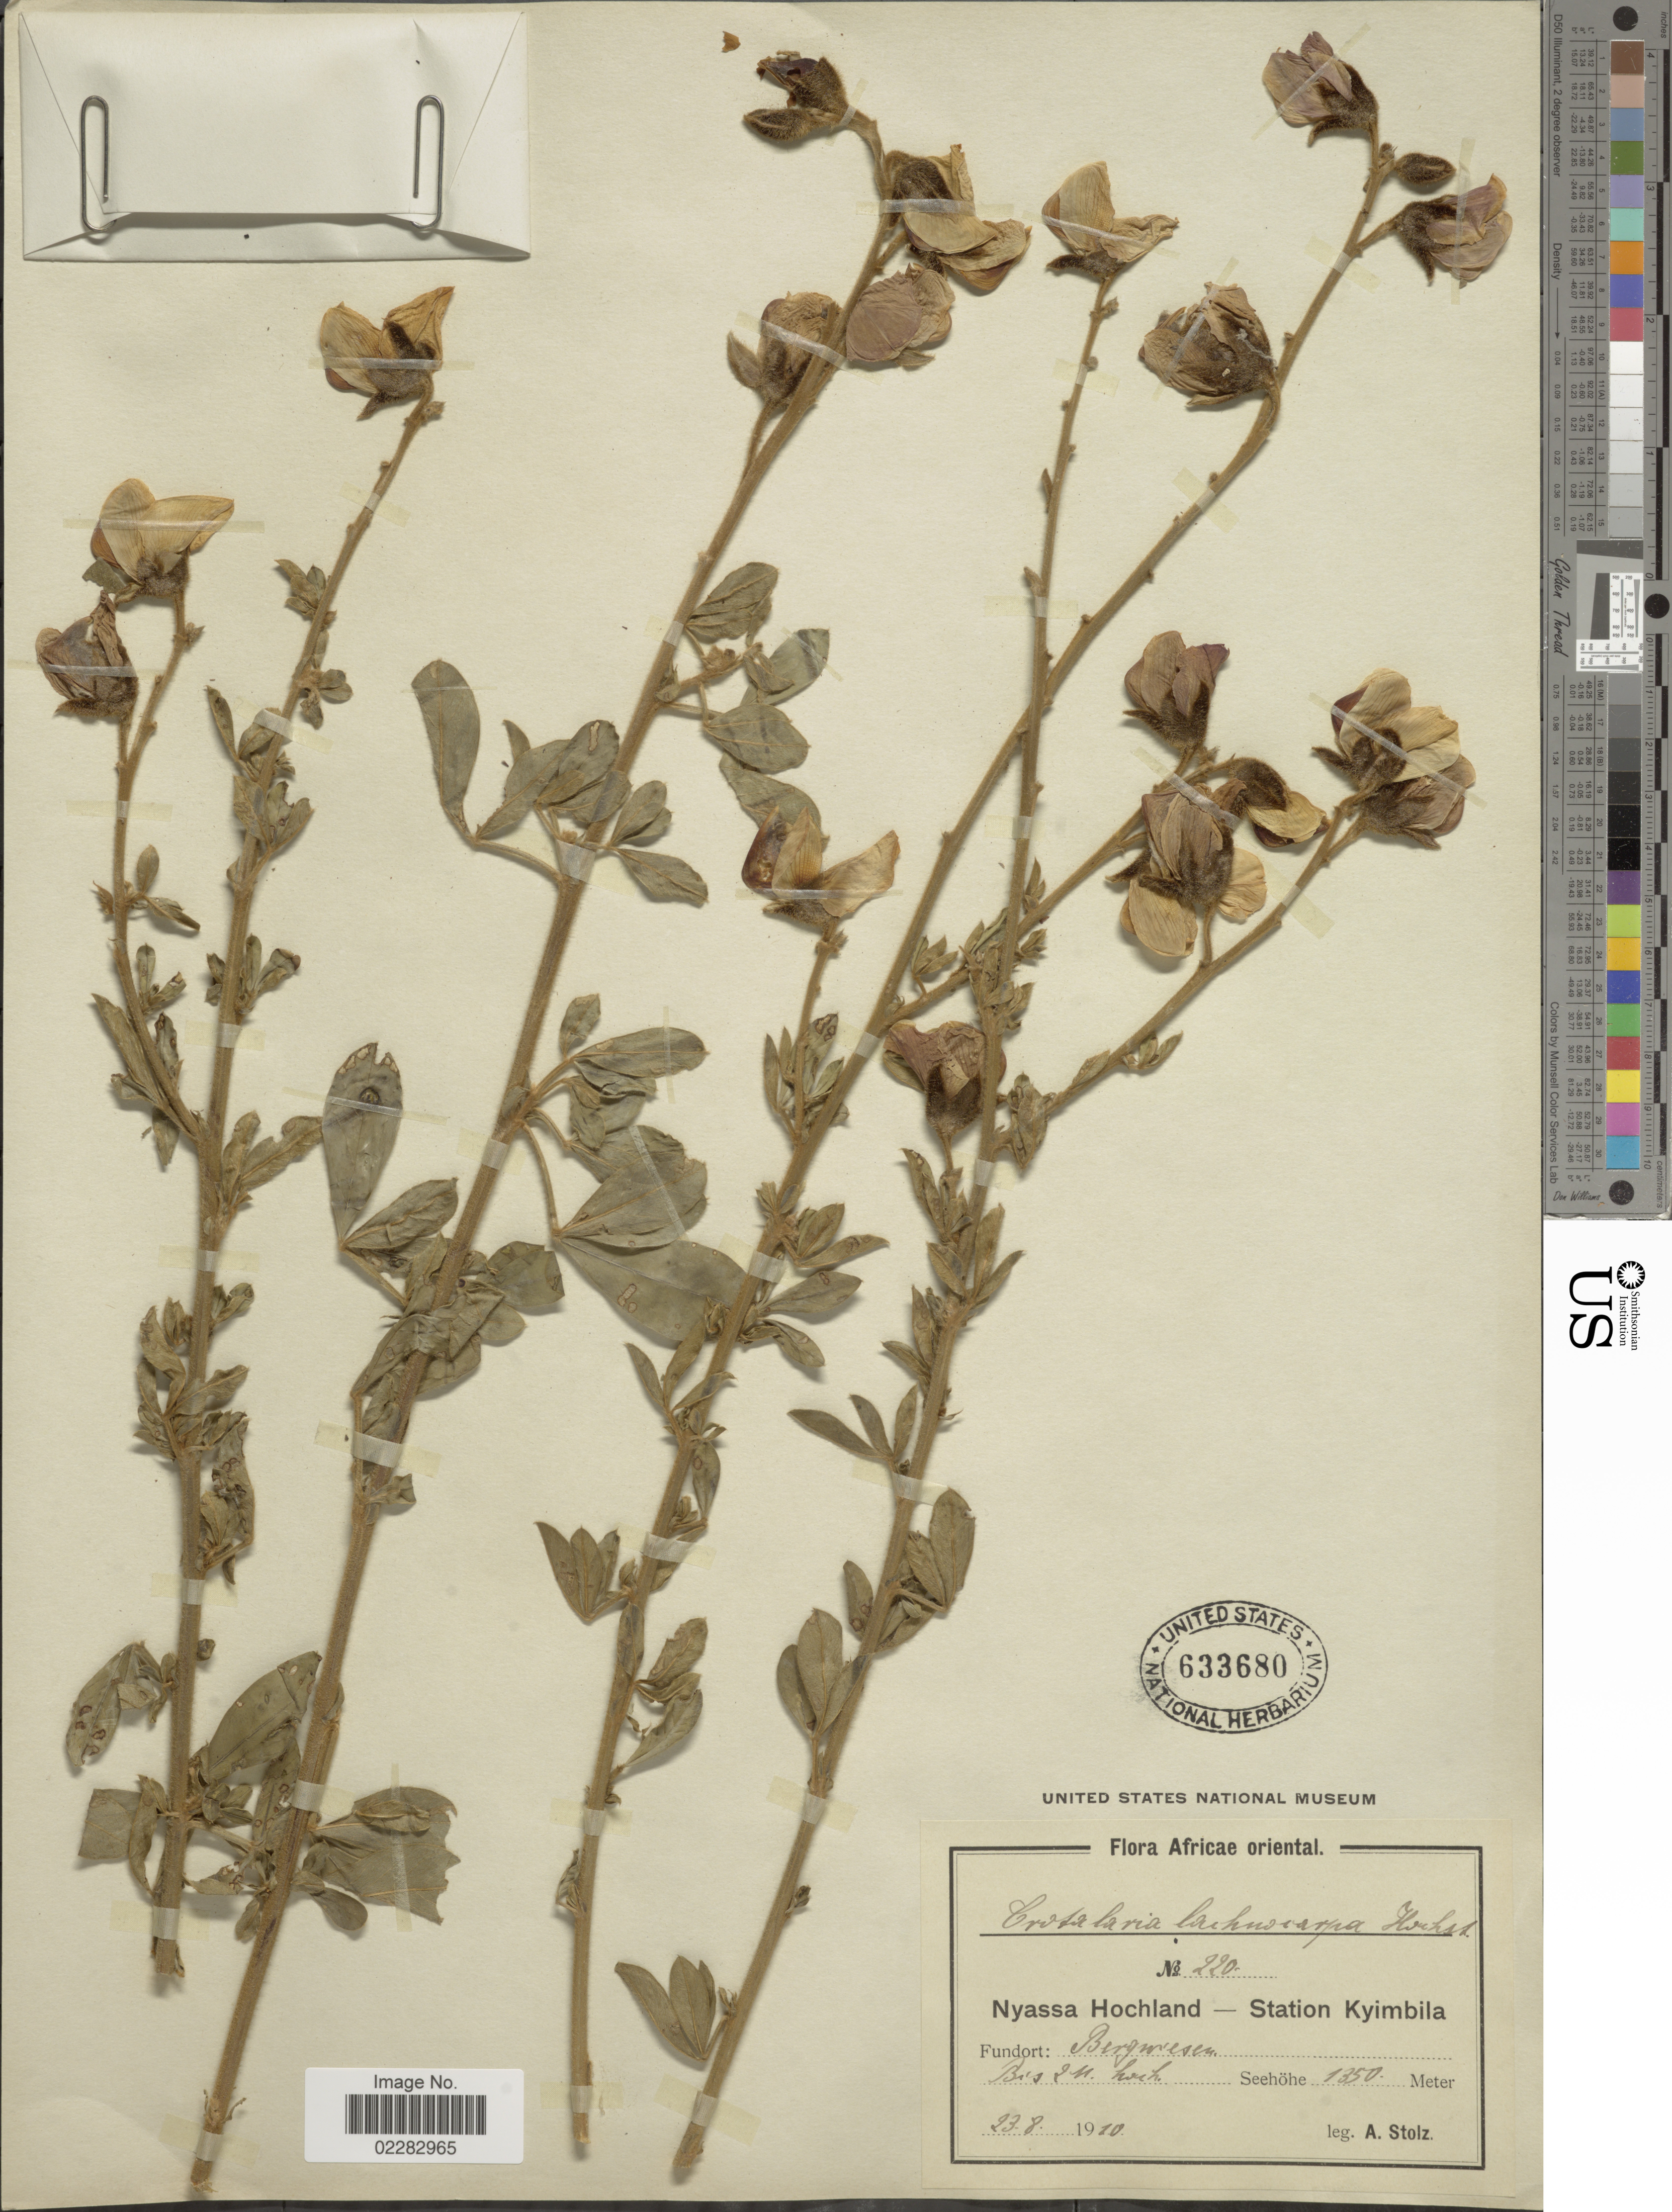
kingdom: Plantae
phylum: Tracheophyta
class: Magnoliopsida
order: Fabales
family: Fabaceae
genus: Crotalaria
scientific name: Crotalaria lachnocarpa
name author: Hochst. ex Baker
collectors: A. Stolz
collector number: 220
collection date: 1910-08-23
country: Tanzania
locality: Africae oriental, Nyassa Hochland-Station Kyimbila.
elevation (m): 1350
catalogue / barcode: US 633680